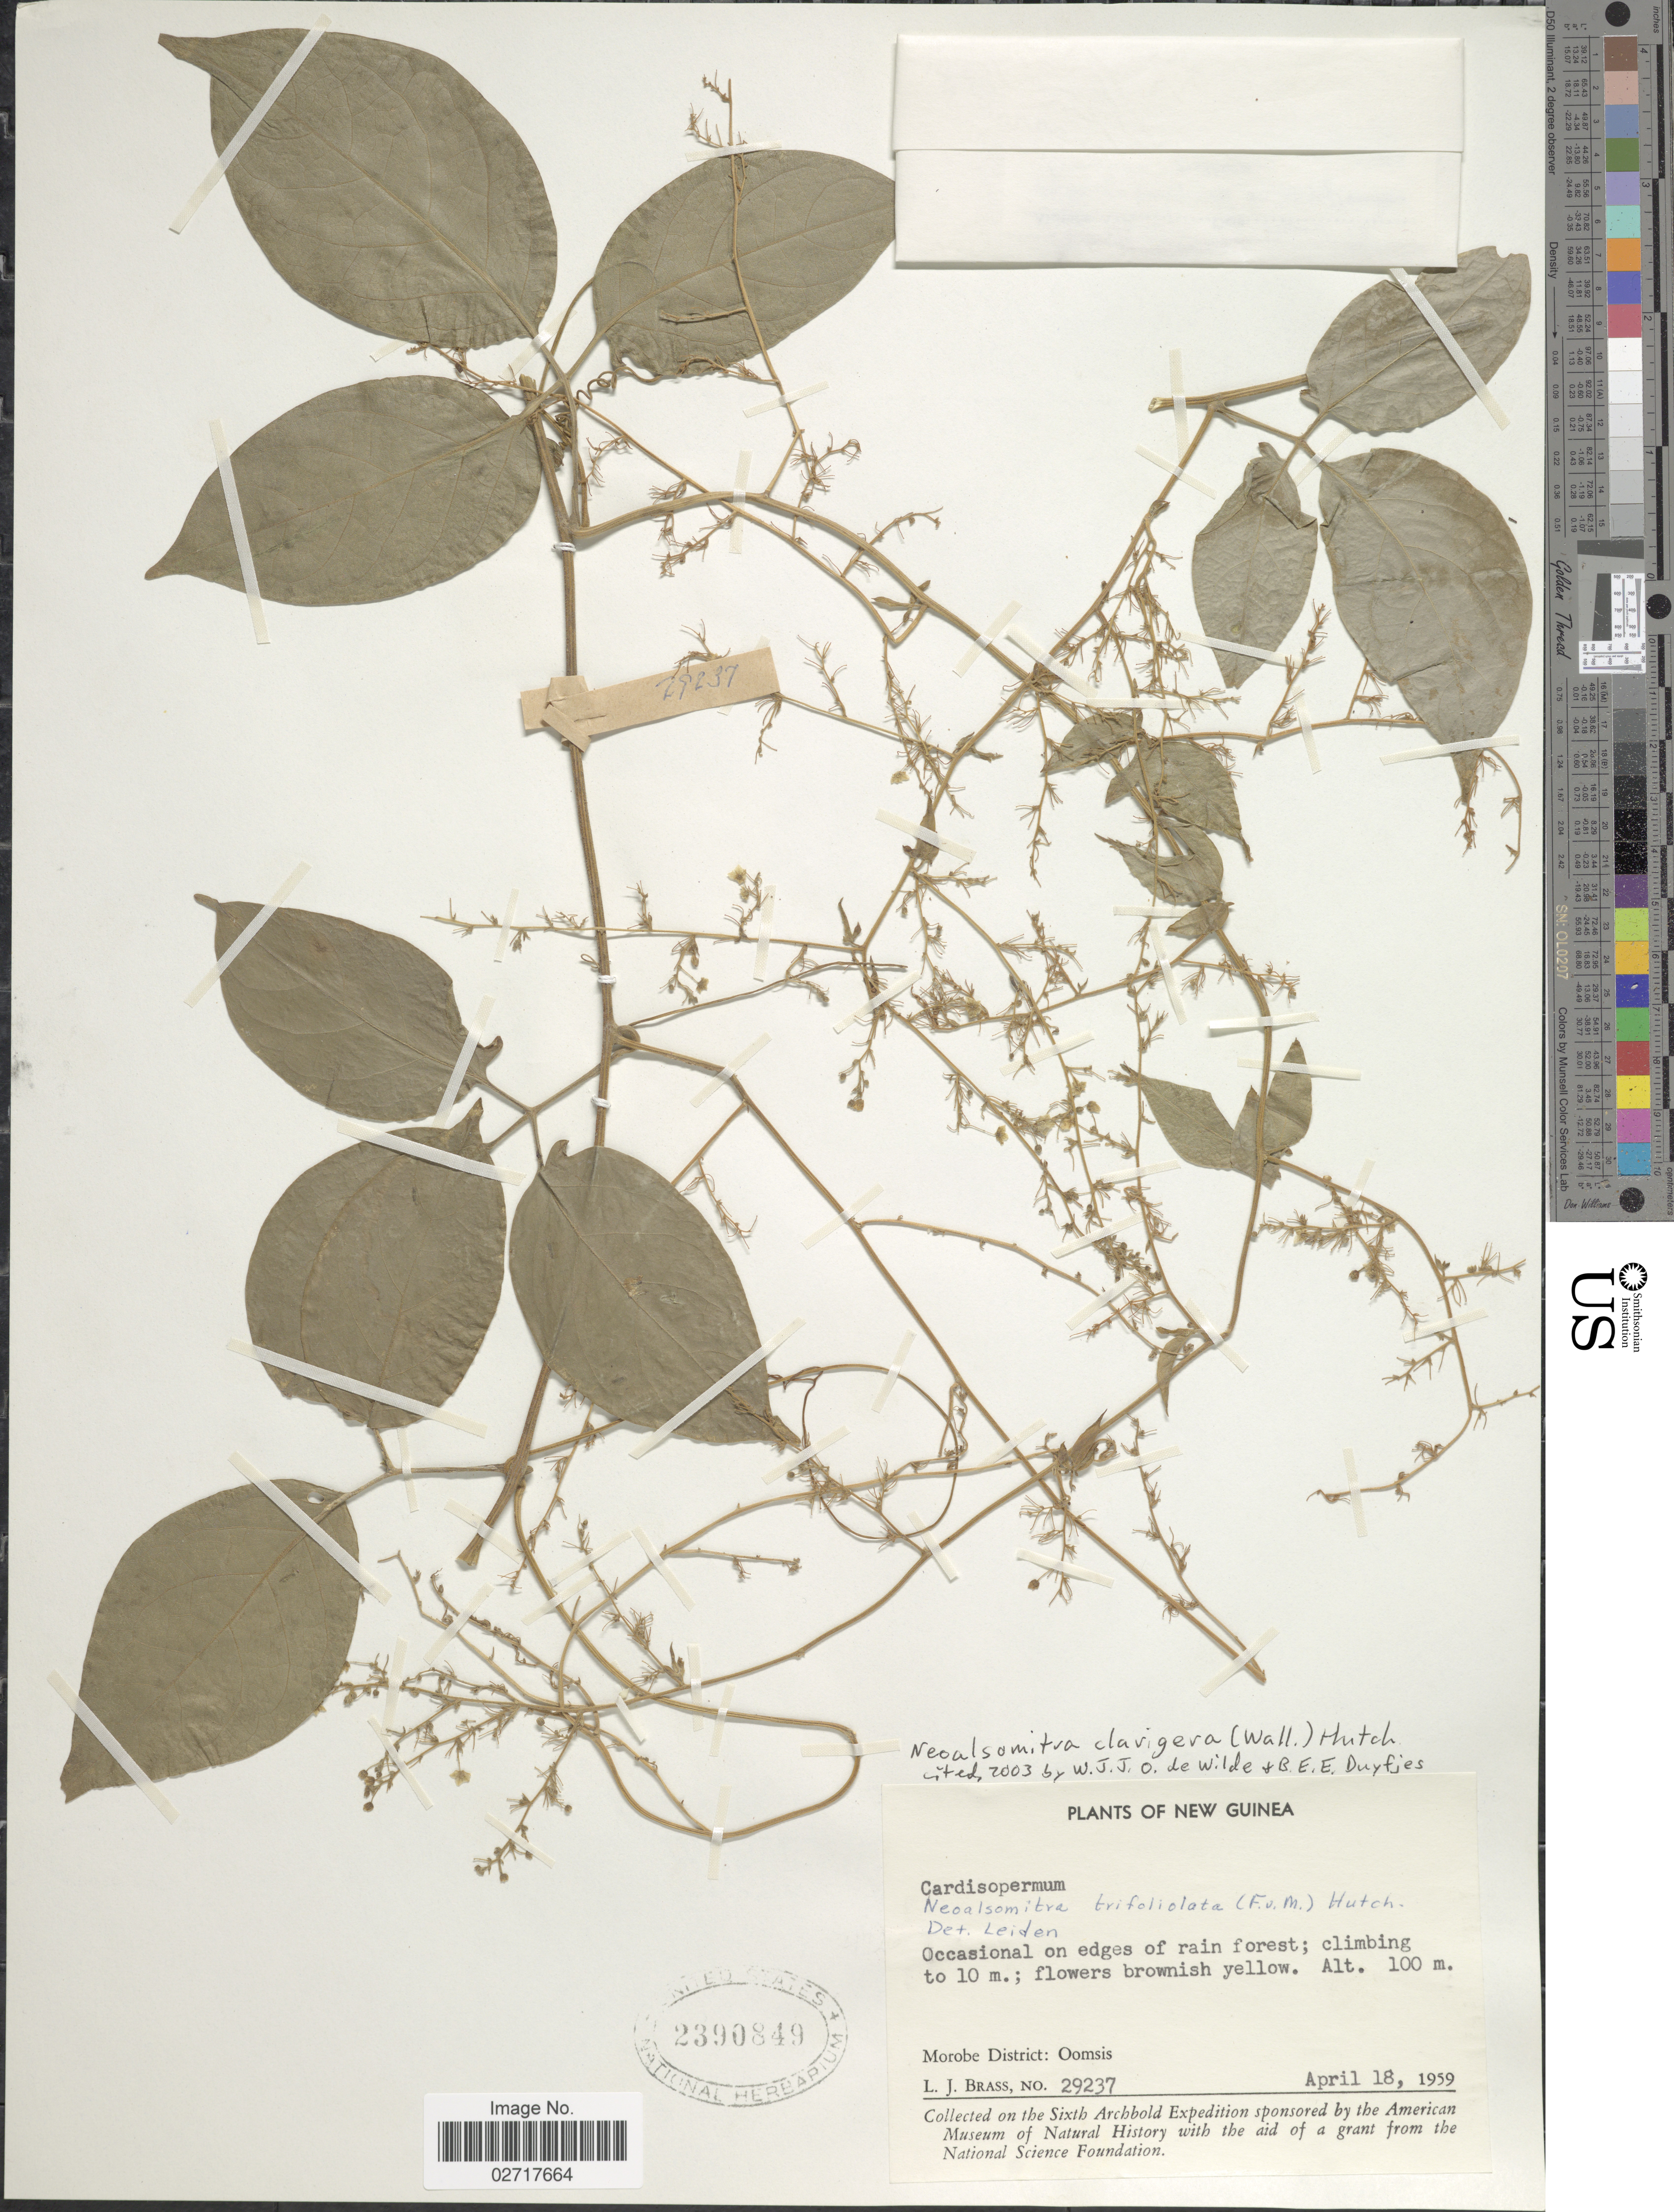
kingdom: Plantae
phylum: Tracheophyta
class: Magnoliopsida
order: Cucurbitales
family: Cucurbitaceae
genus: Neoalsomitra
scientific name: Neoalsomitra clavigera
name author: (M. Roem.) Hutch.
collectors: L. J. Brass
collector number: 29237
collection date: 1959-04-18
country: Papua New Guinea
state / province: Morobe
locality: Morobe District: Oomsis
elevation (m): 100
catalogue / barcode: US 2390849